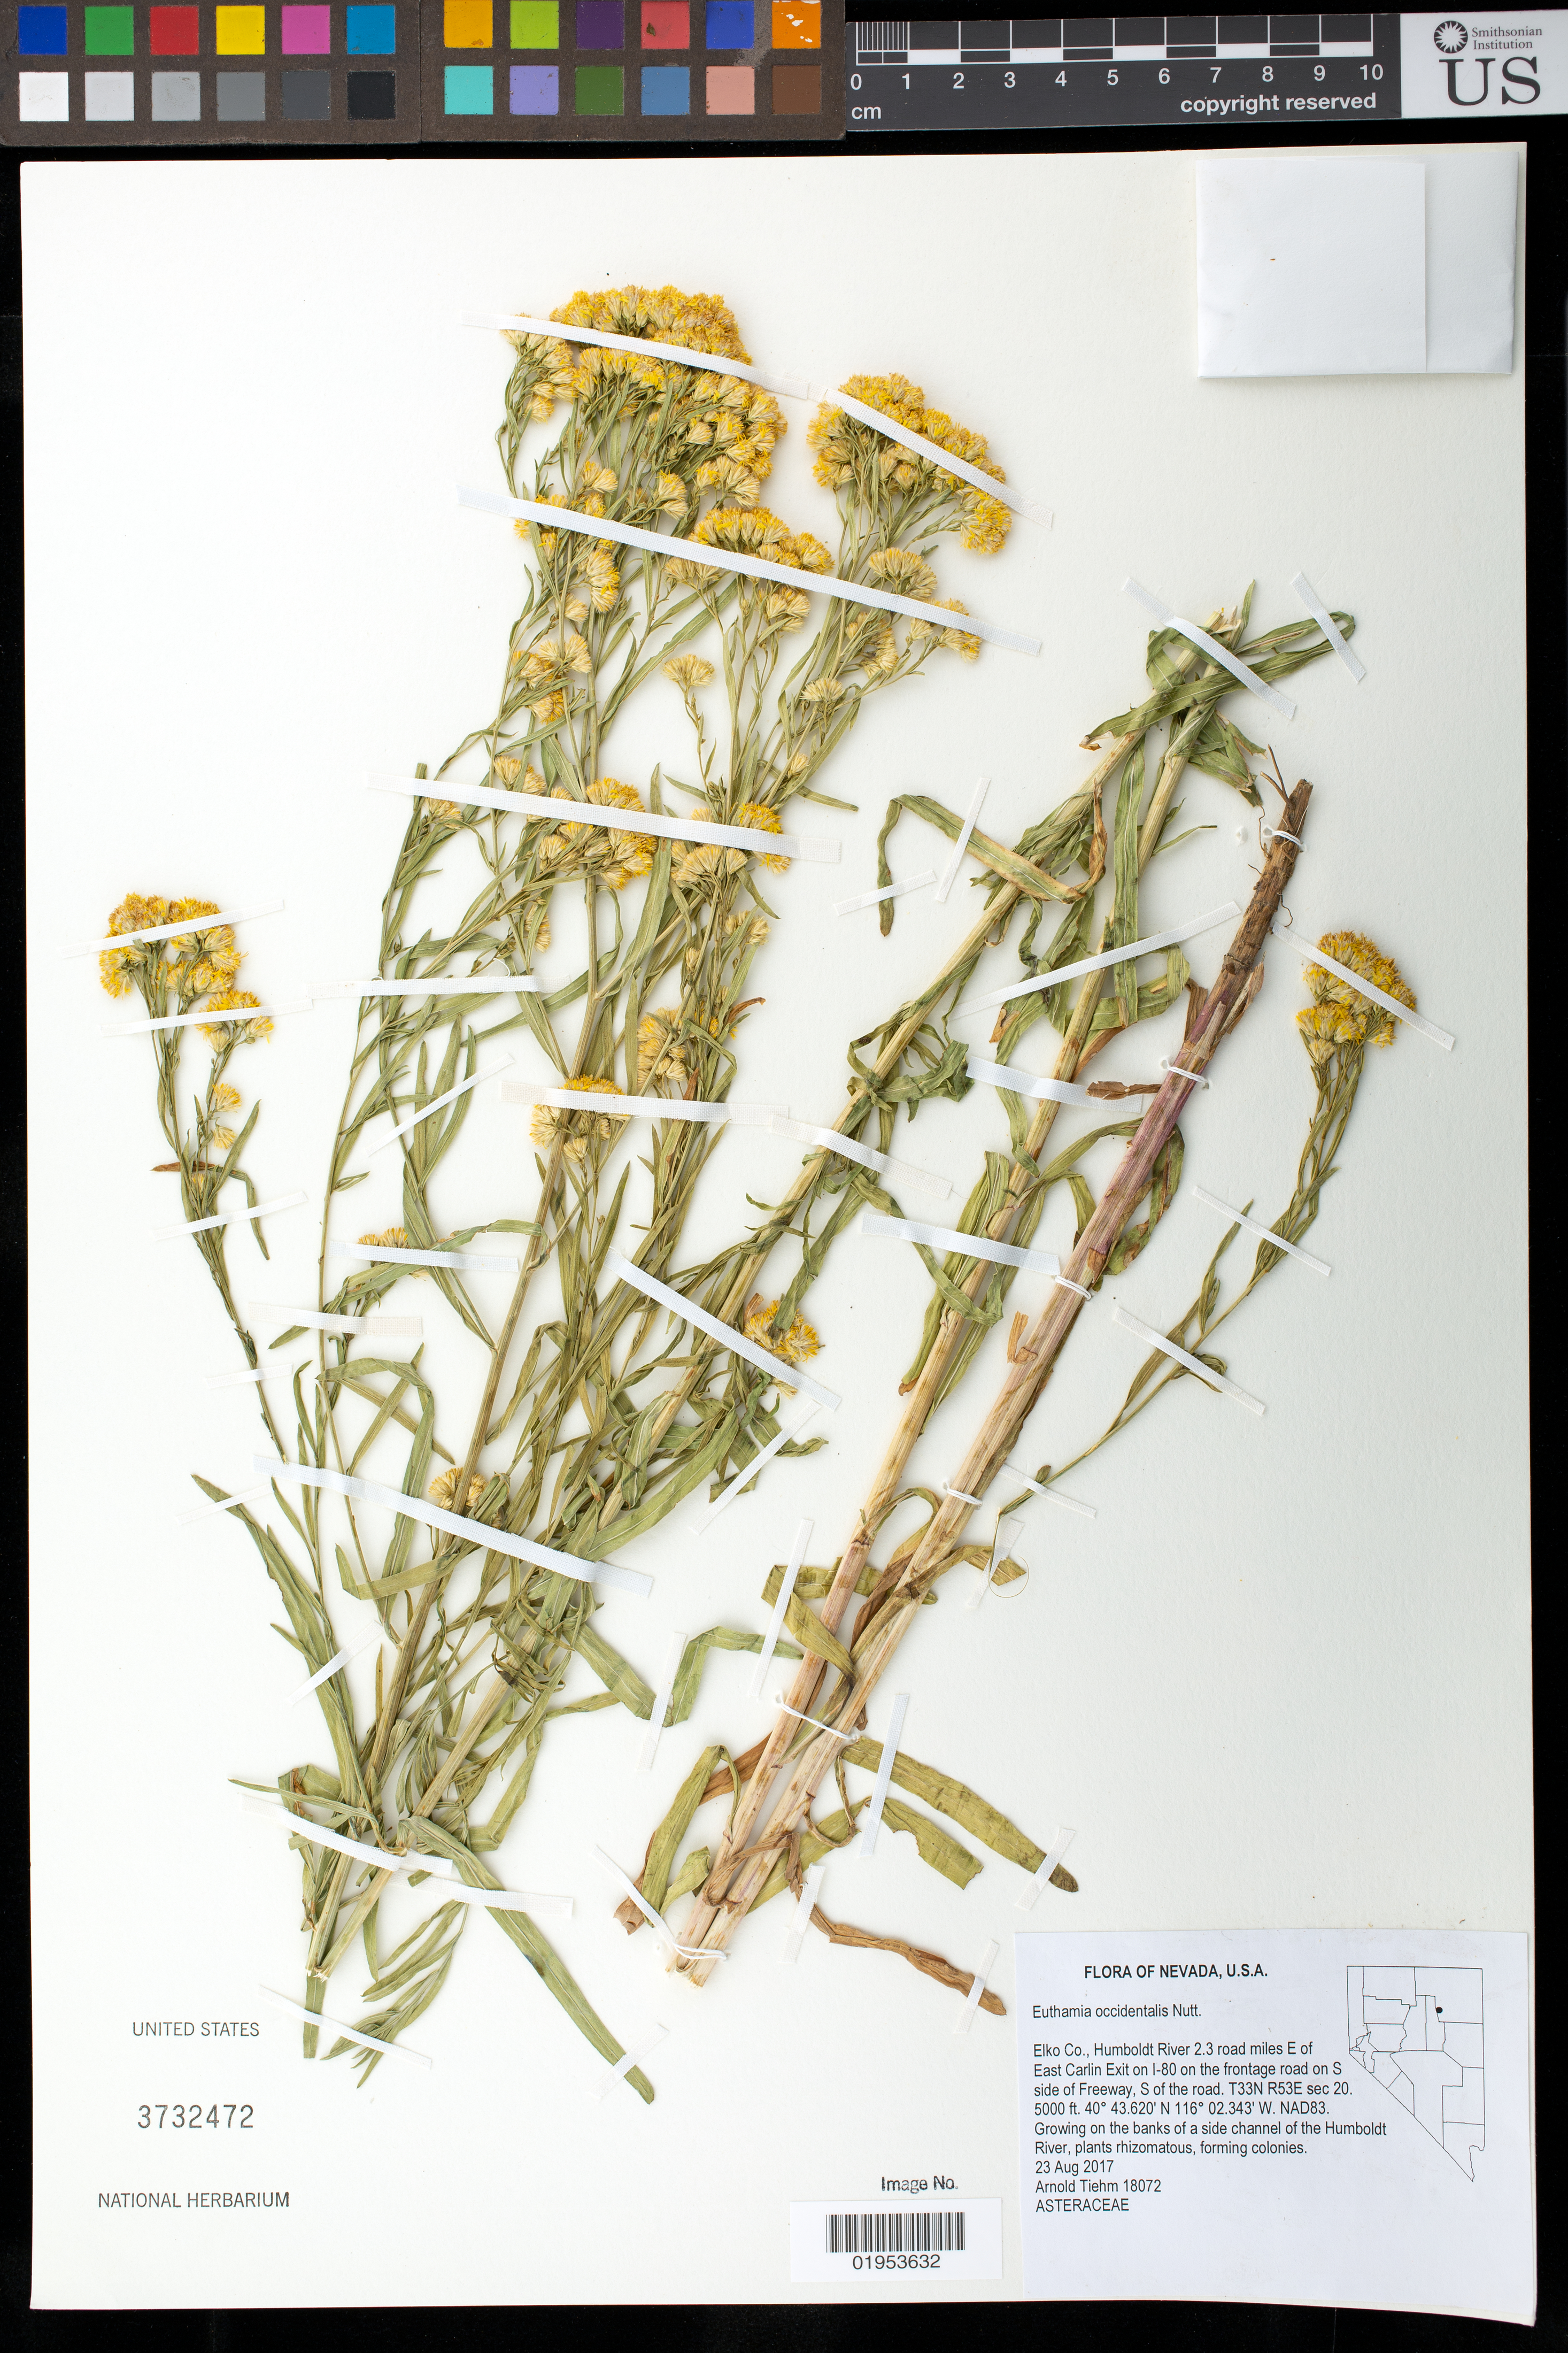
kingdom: Plantae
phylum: Tracheophyta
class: Magnoliopsida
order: Asterales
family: Asteraceae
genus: Euthamia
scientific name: Euthamia occidentalis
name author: Nutt.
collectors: A. Tiehm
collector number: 18072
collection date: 2017-08-23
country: United States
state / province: Nevada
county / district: Elko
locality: Humboldt River 2.3 road miles E of East Carlin Exit on I-80 on the frontage road on S side of freeway, S side of road.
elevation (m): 1524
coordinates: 40 43.620 N, 116 02.343 W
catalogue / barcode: US 3732472